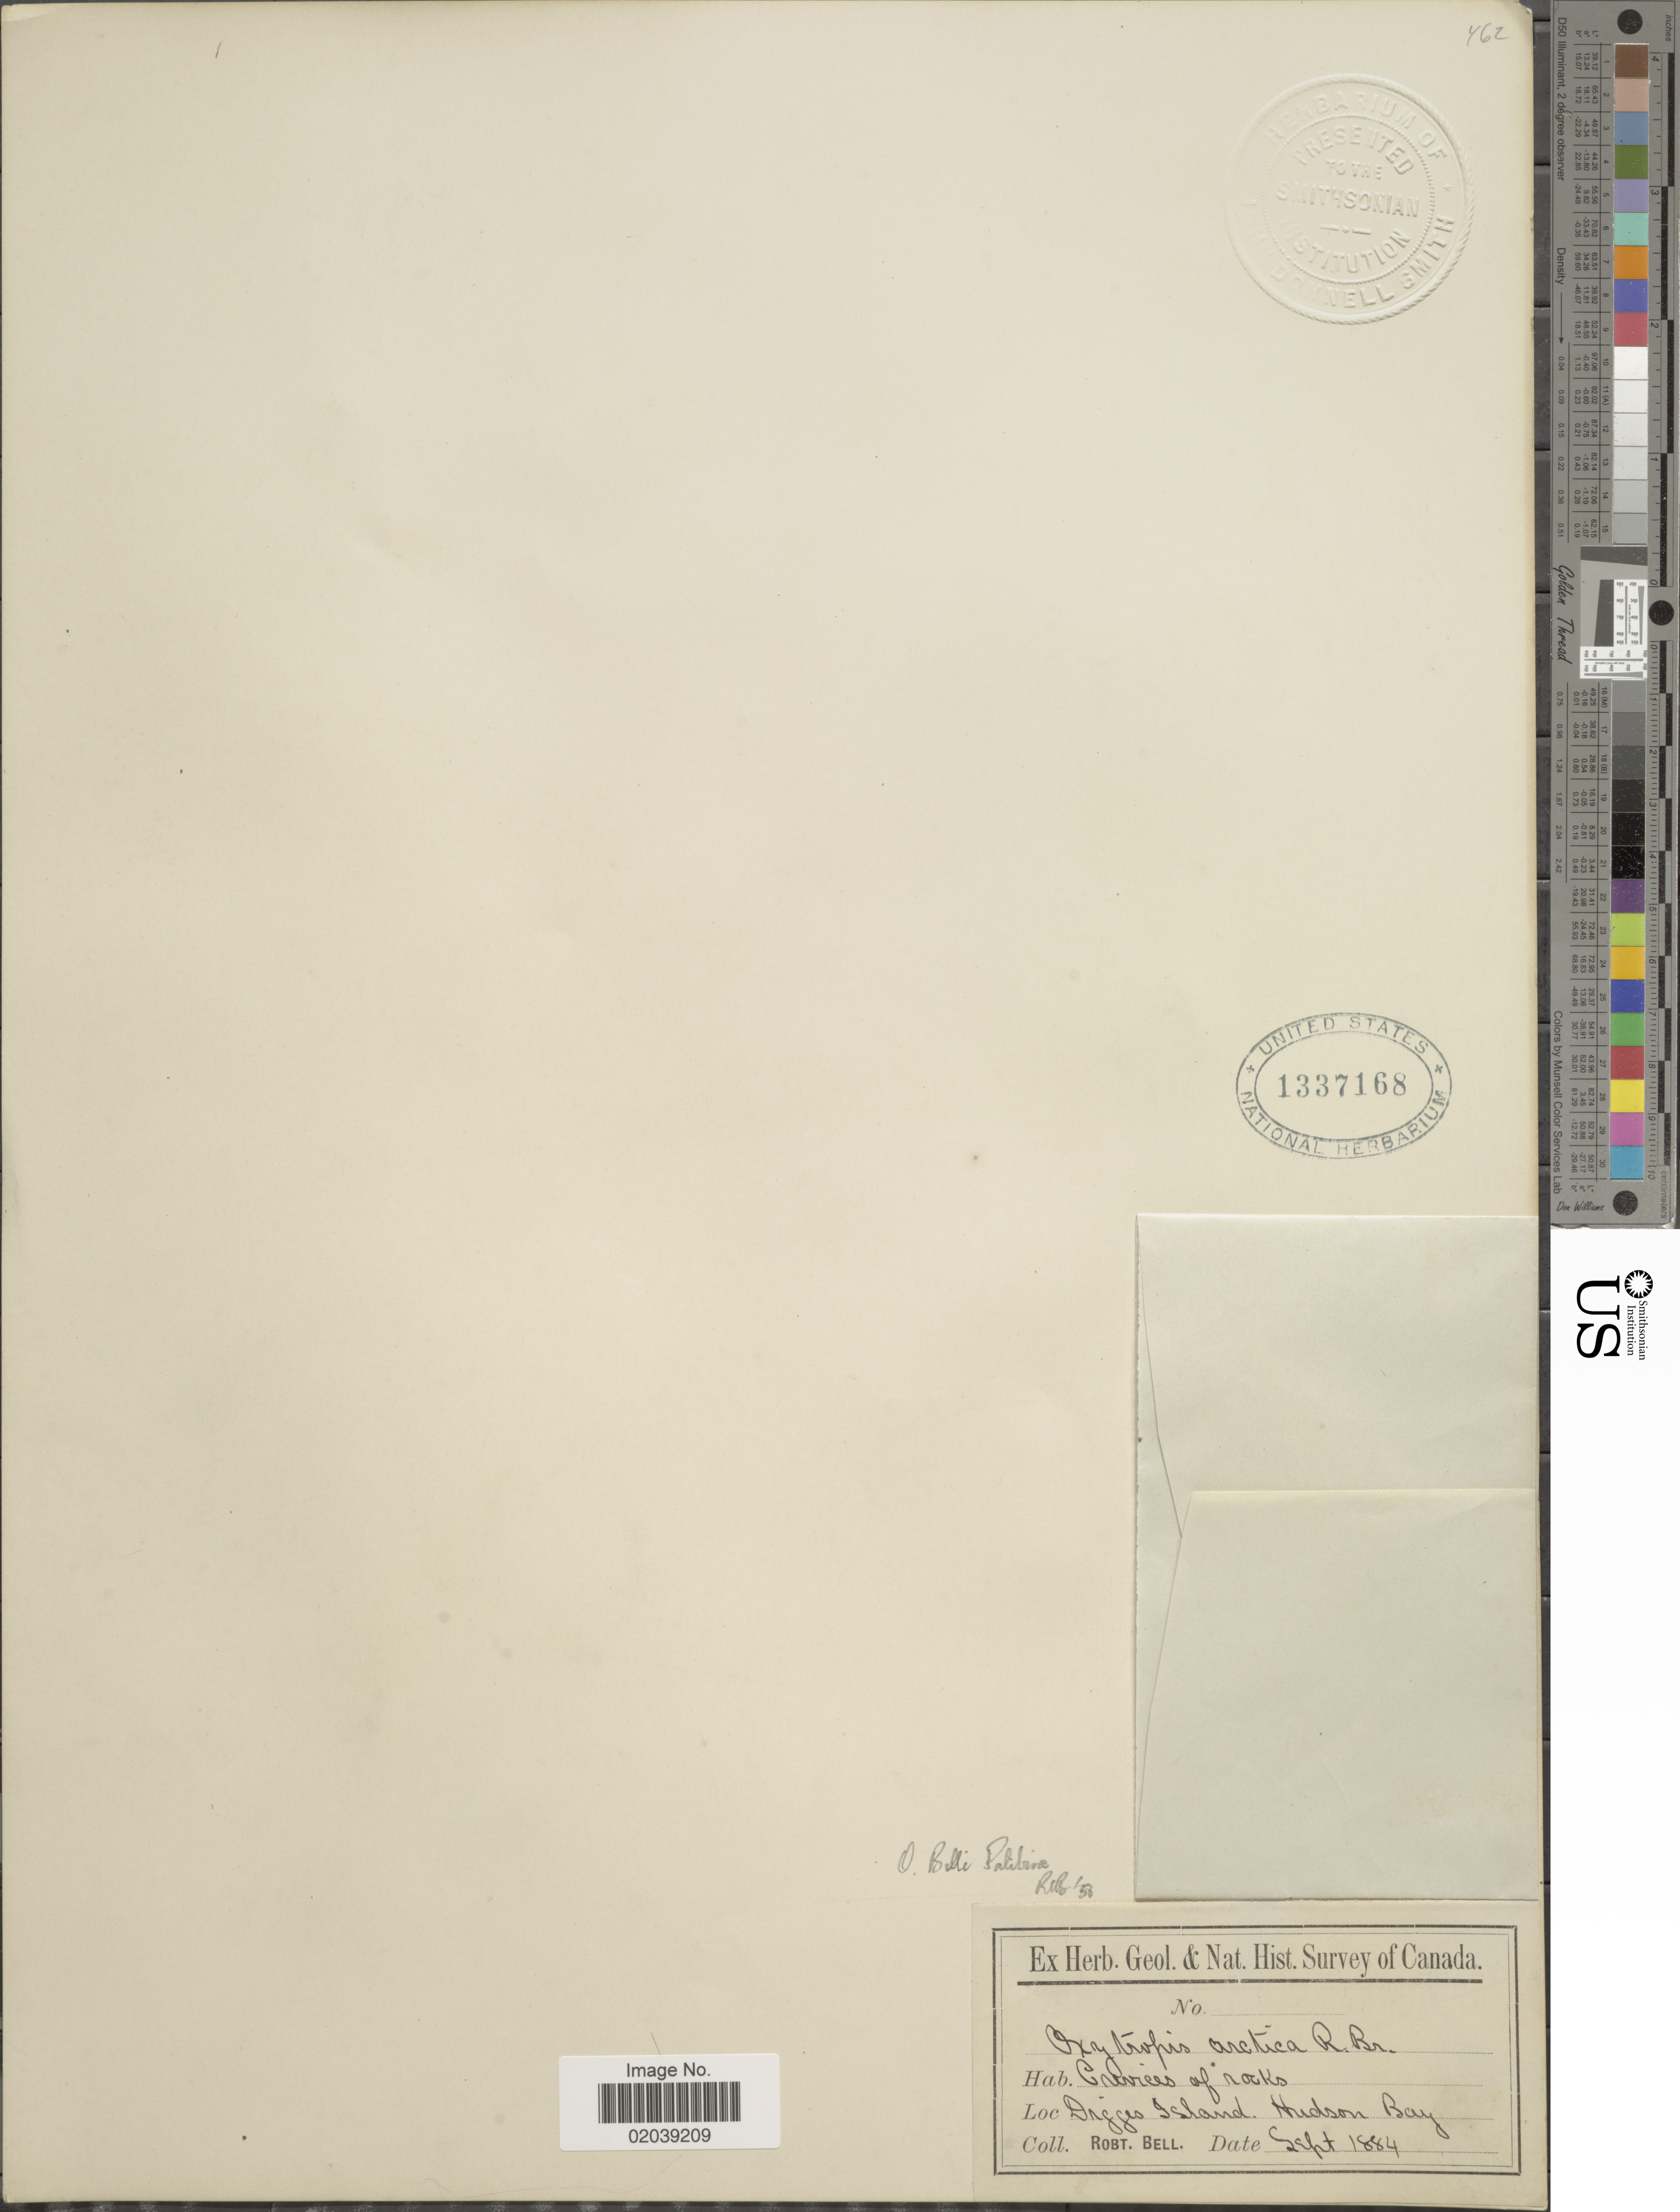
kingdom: Plantae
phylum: Tracheophyta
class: Magnoliopsida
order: Fabales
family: Fabaceae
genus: Oxytropis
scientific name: Oxytropis bellii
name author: (Britton ex Macoun) Palib.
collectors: R. Bell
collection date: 1884-09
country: Canada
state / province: Nunavut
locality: Digges Island. Hudson Bay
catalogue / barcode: US 1337168